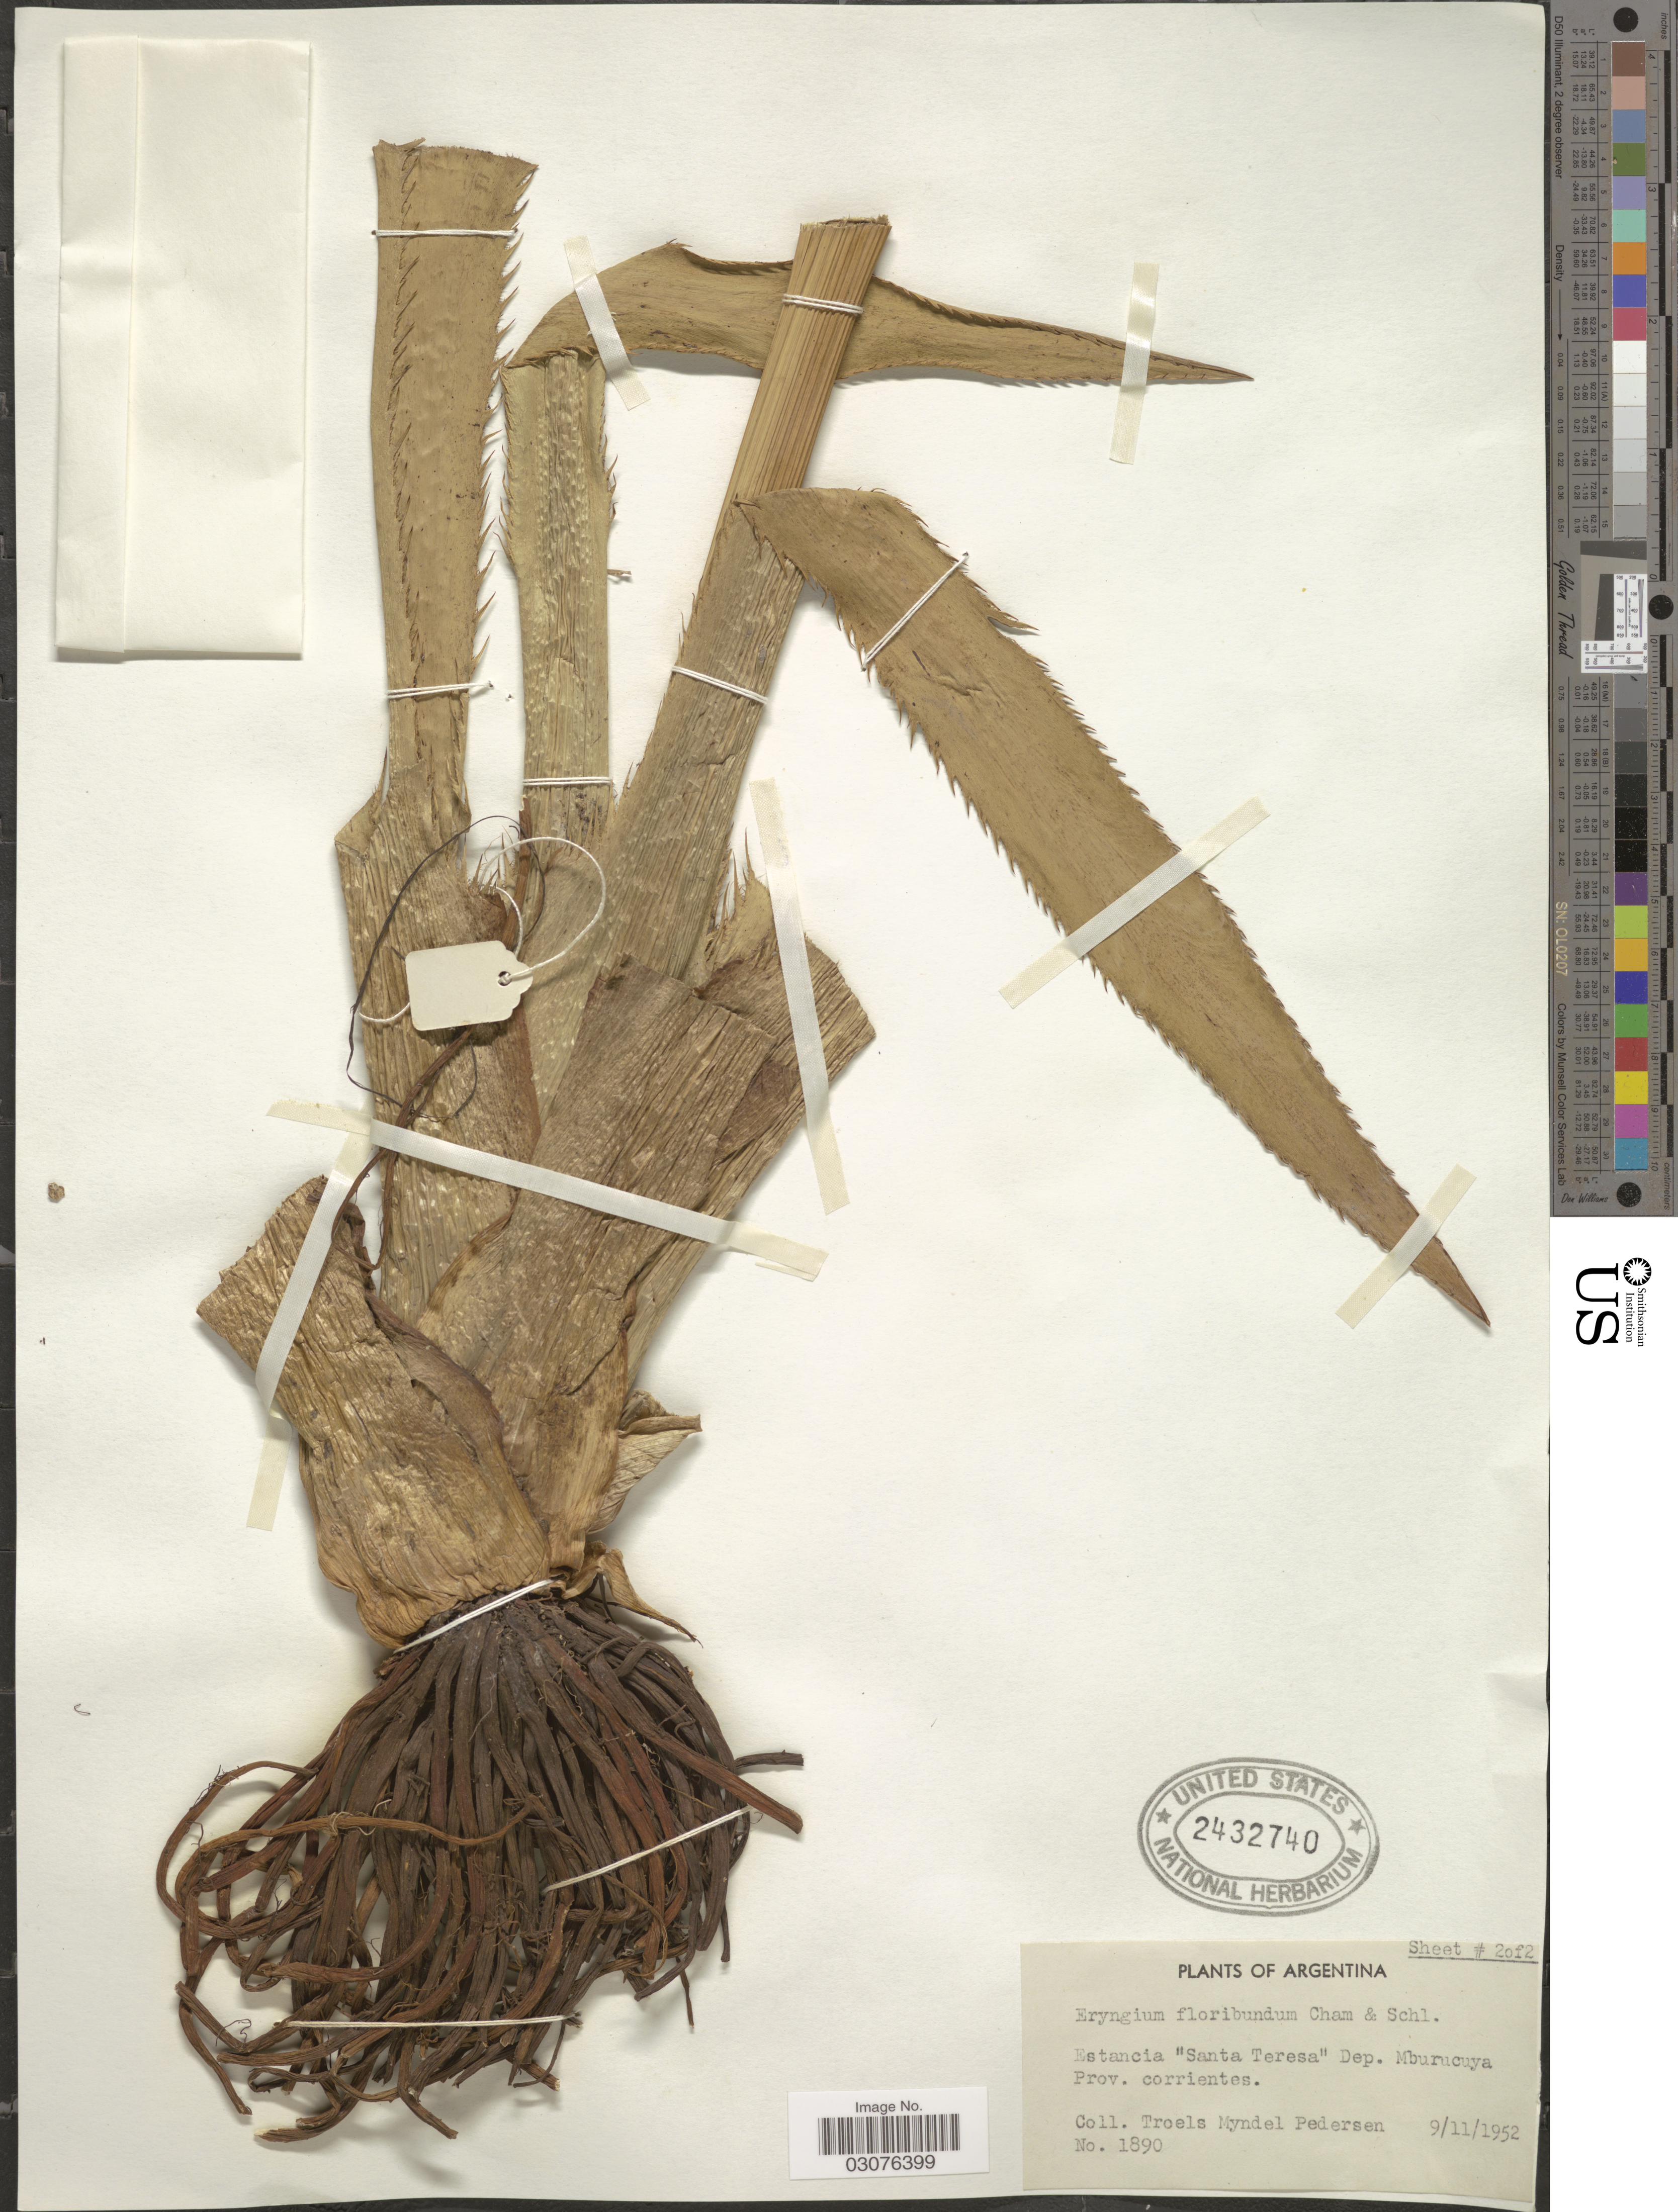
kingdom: Plantae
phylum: Tracheophyta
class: Magnoliopsida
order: Apiales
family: Apiaceae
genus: Eryngium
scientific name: Eryngium floribundum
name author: Cham. & Schltdl.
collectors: T. Pederson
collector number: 1890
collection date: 1952-11-09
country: Argentina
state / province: Corrientes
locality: Estancia "Santa Teresa". Dep. Mburucuya.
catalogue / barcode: US 2432740